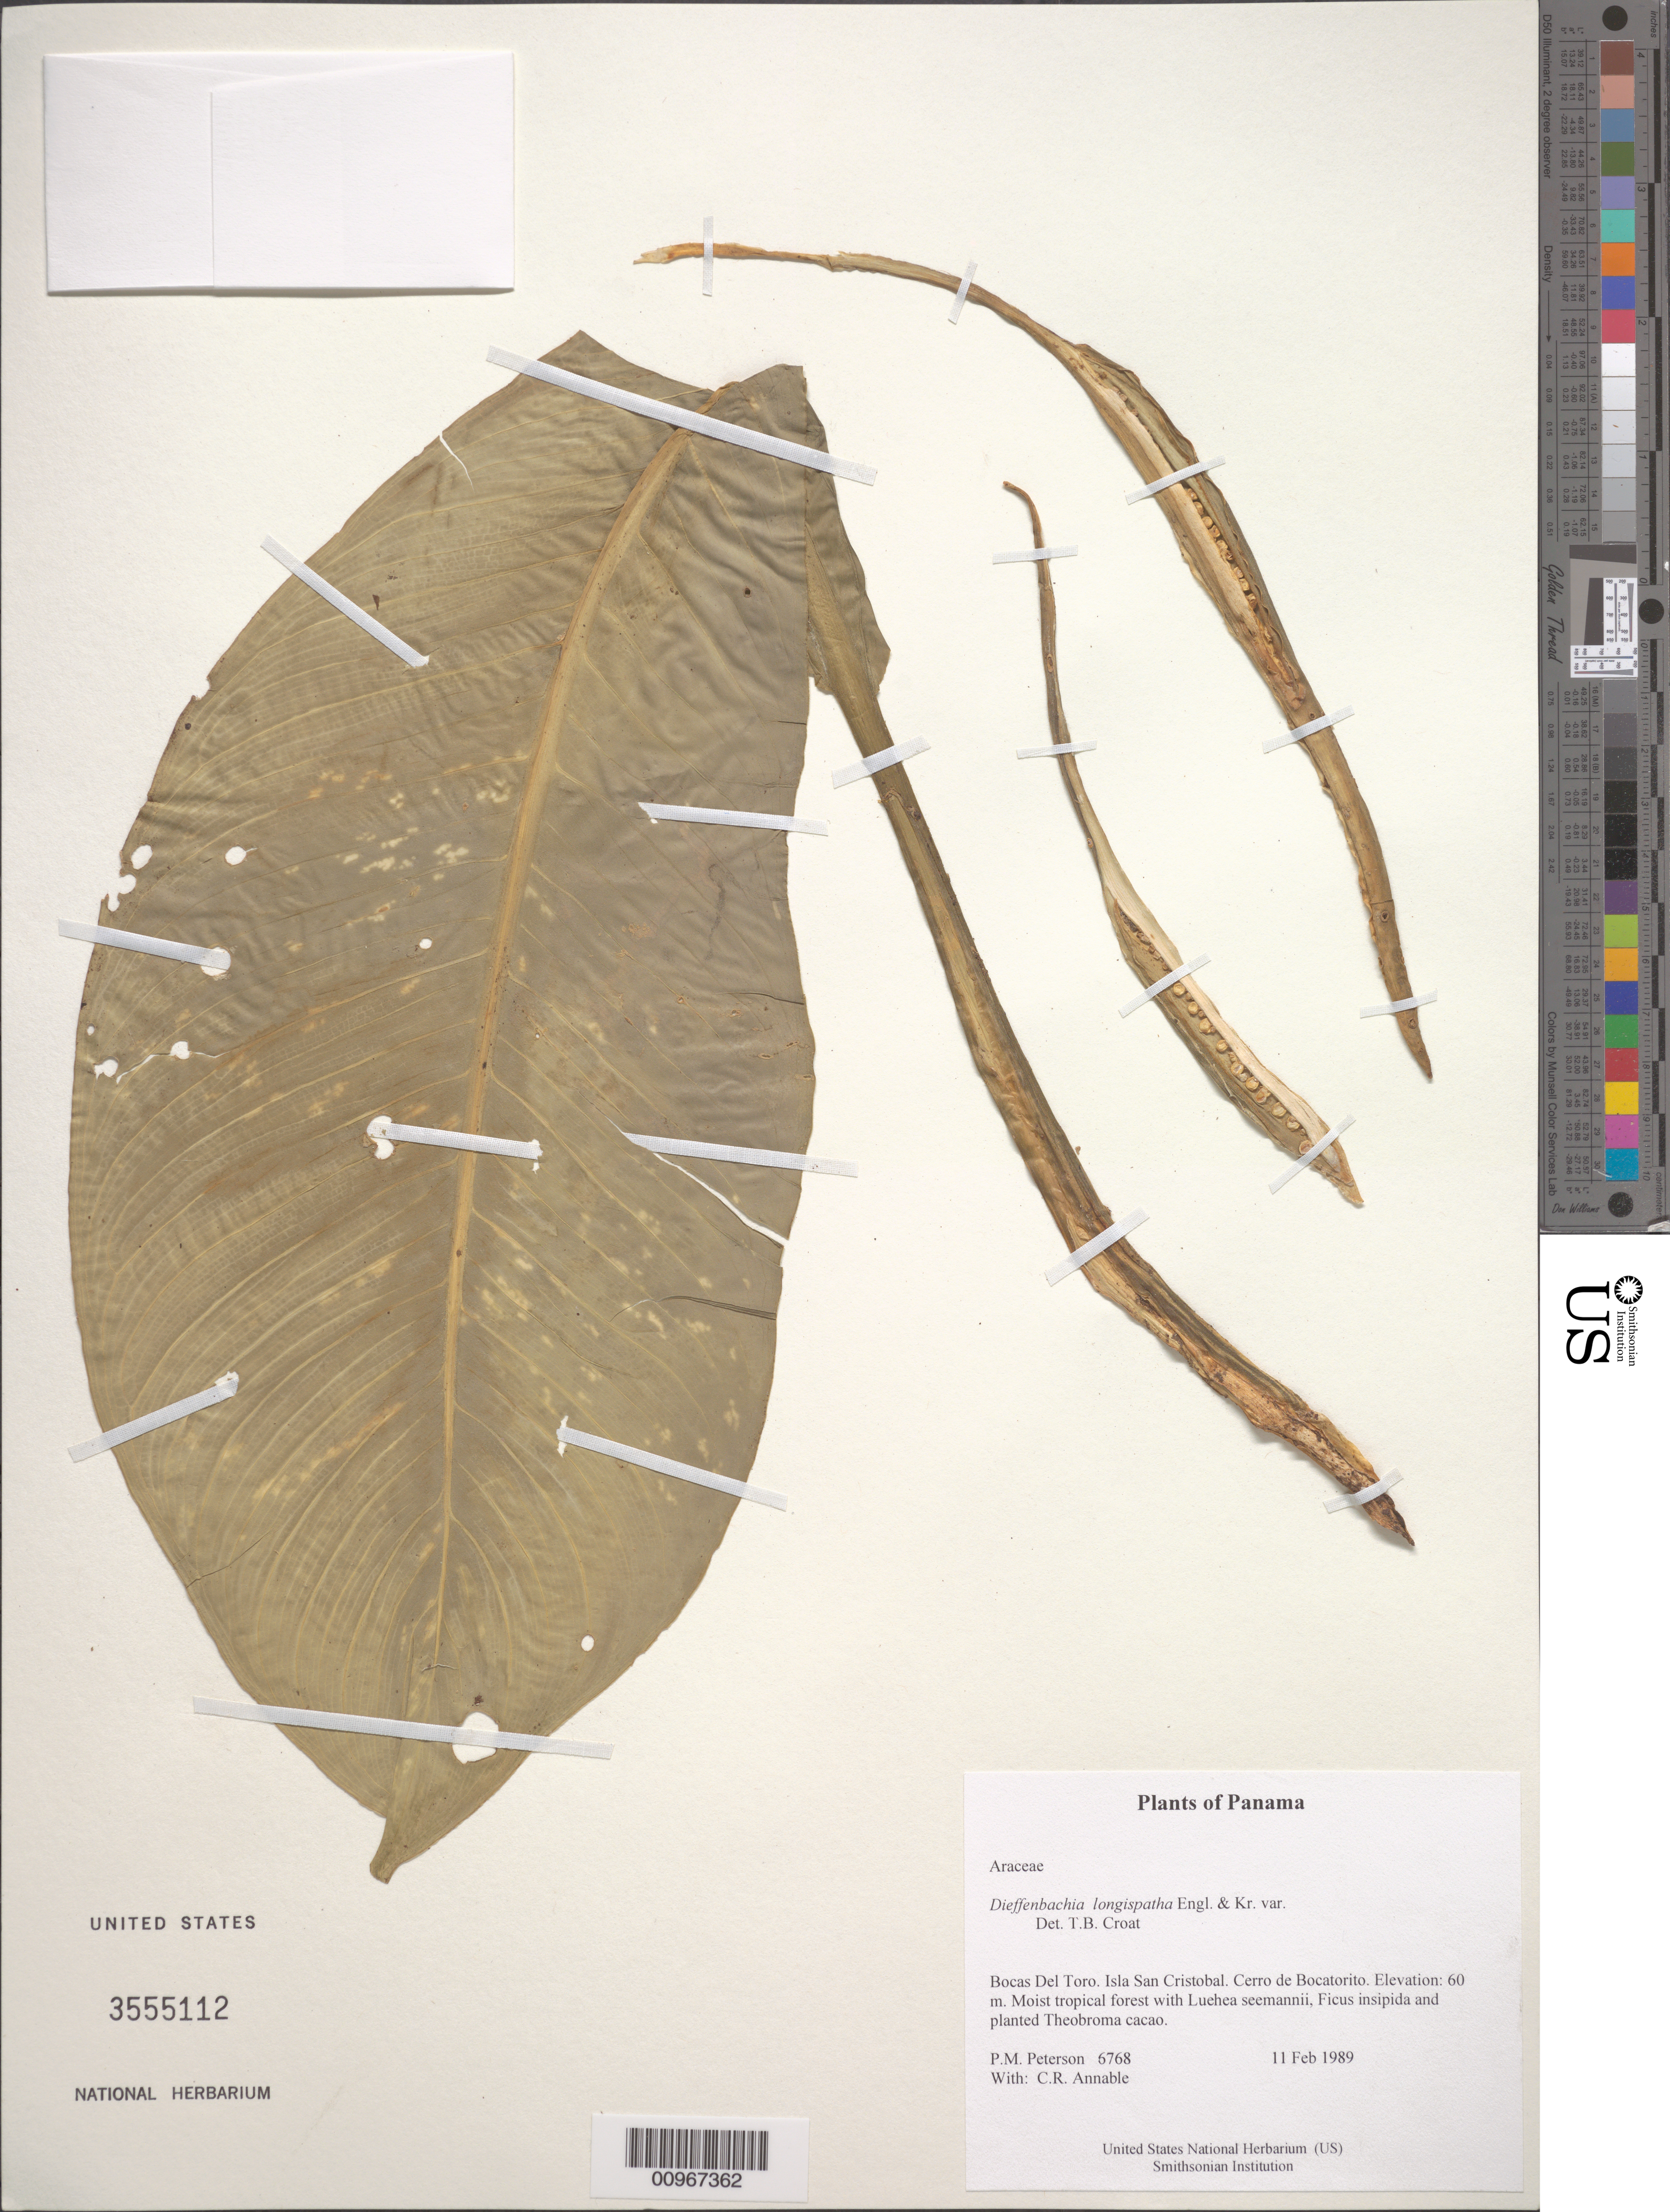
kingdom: Plantae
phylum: Tracheophyta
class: Liliopsida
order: Alismatales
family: Araceae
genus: Dieffenbachia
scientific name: Dieffenbachia longispatha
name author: Engl. & K. Krause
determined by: Croat, Thomas B., Missouri Botanical Garden (MO)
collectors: P. M. Peterson & C. R. Annable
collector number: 06768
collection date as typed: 11 Feb 1989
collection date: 1989-02-11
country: Panama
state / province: Bocas del Toro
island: San Cristobal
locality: Cerro de Bocatorito.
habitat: Moist tropical forest with Luehea seemannii, Ficus insipida and planted Theobroma cacao.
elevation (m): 60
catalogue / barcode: US 3555112